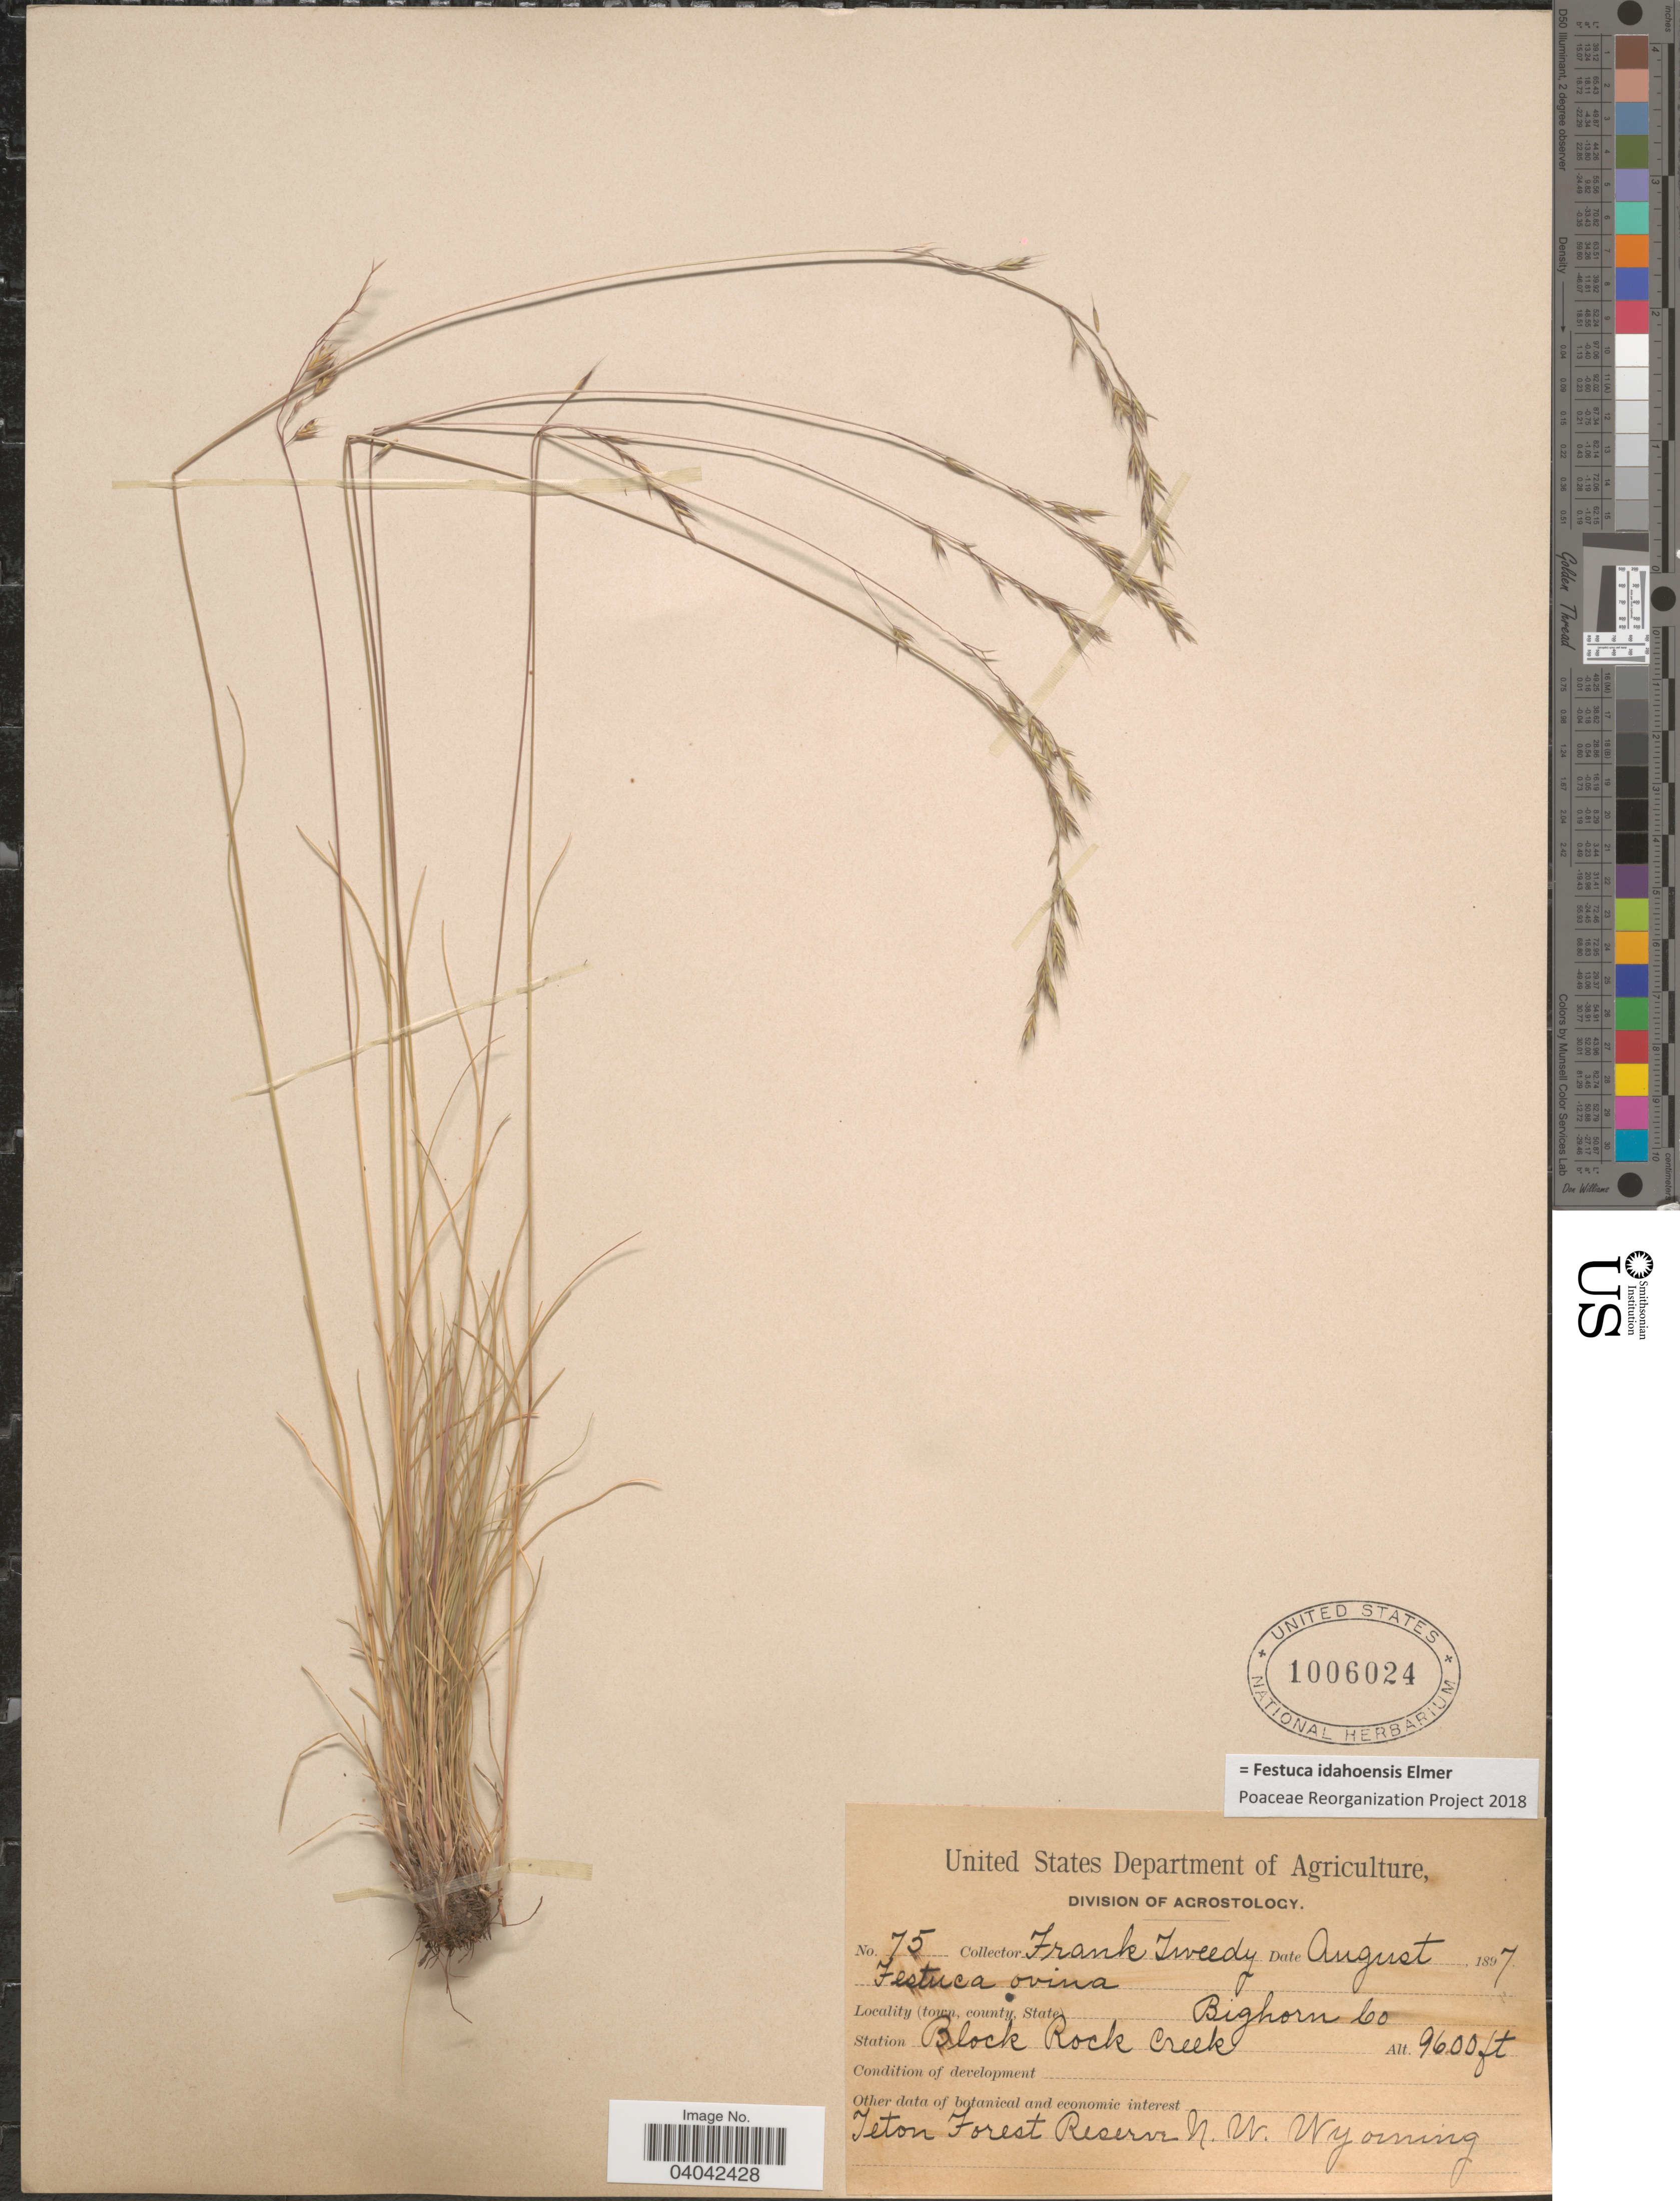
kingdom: Plantae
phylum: Tracheophyta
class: Liliopsida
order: Poales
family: Poaceae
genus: Festuca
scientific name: Festuca idahoensis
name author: Elmer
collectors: F. Tweedy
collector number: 75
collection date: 1897-08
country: United States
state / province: Wyoming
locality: Bighorn Co. Station Block Rock Creek. Teton Forest Reserve N. W. Wyoming.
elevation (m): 2926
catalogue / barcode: US 1006024